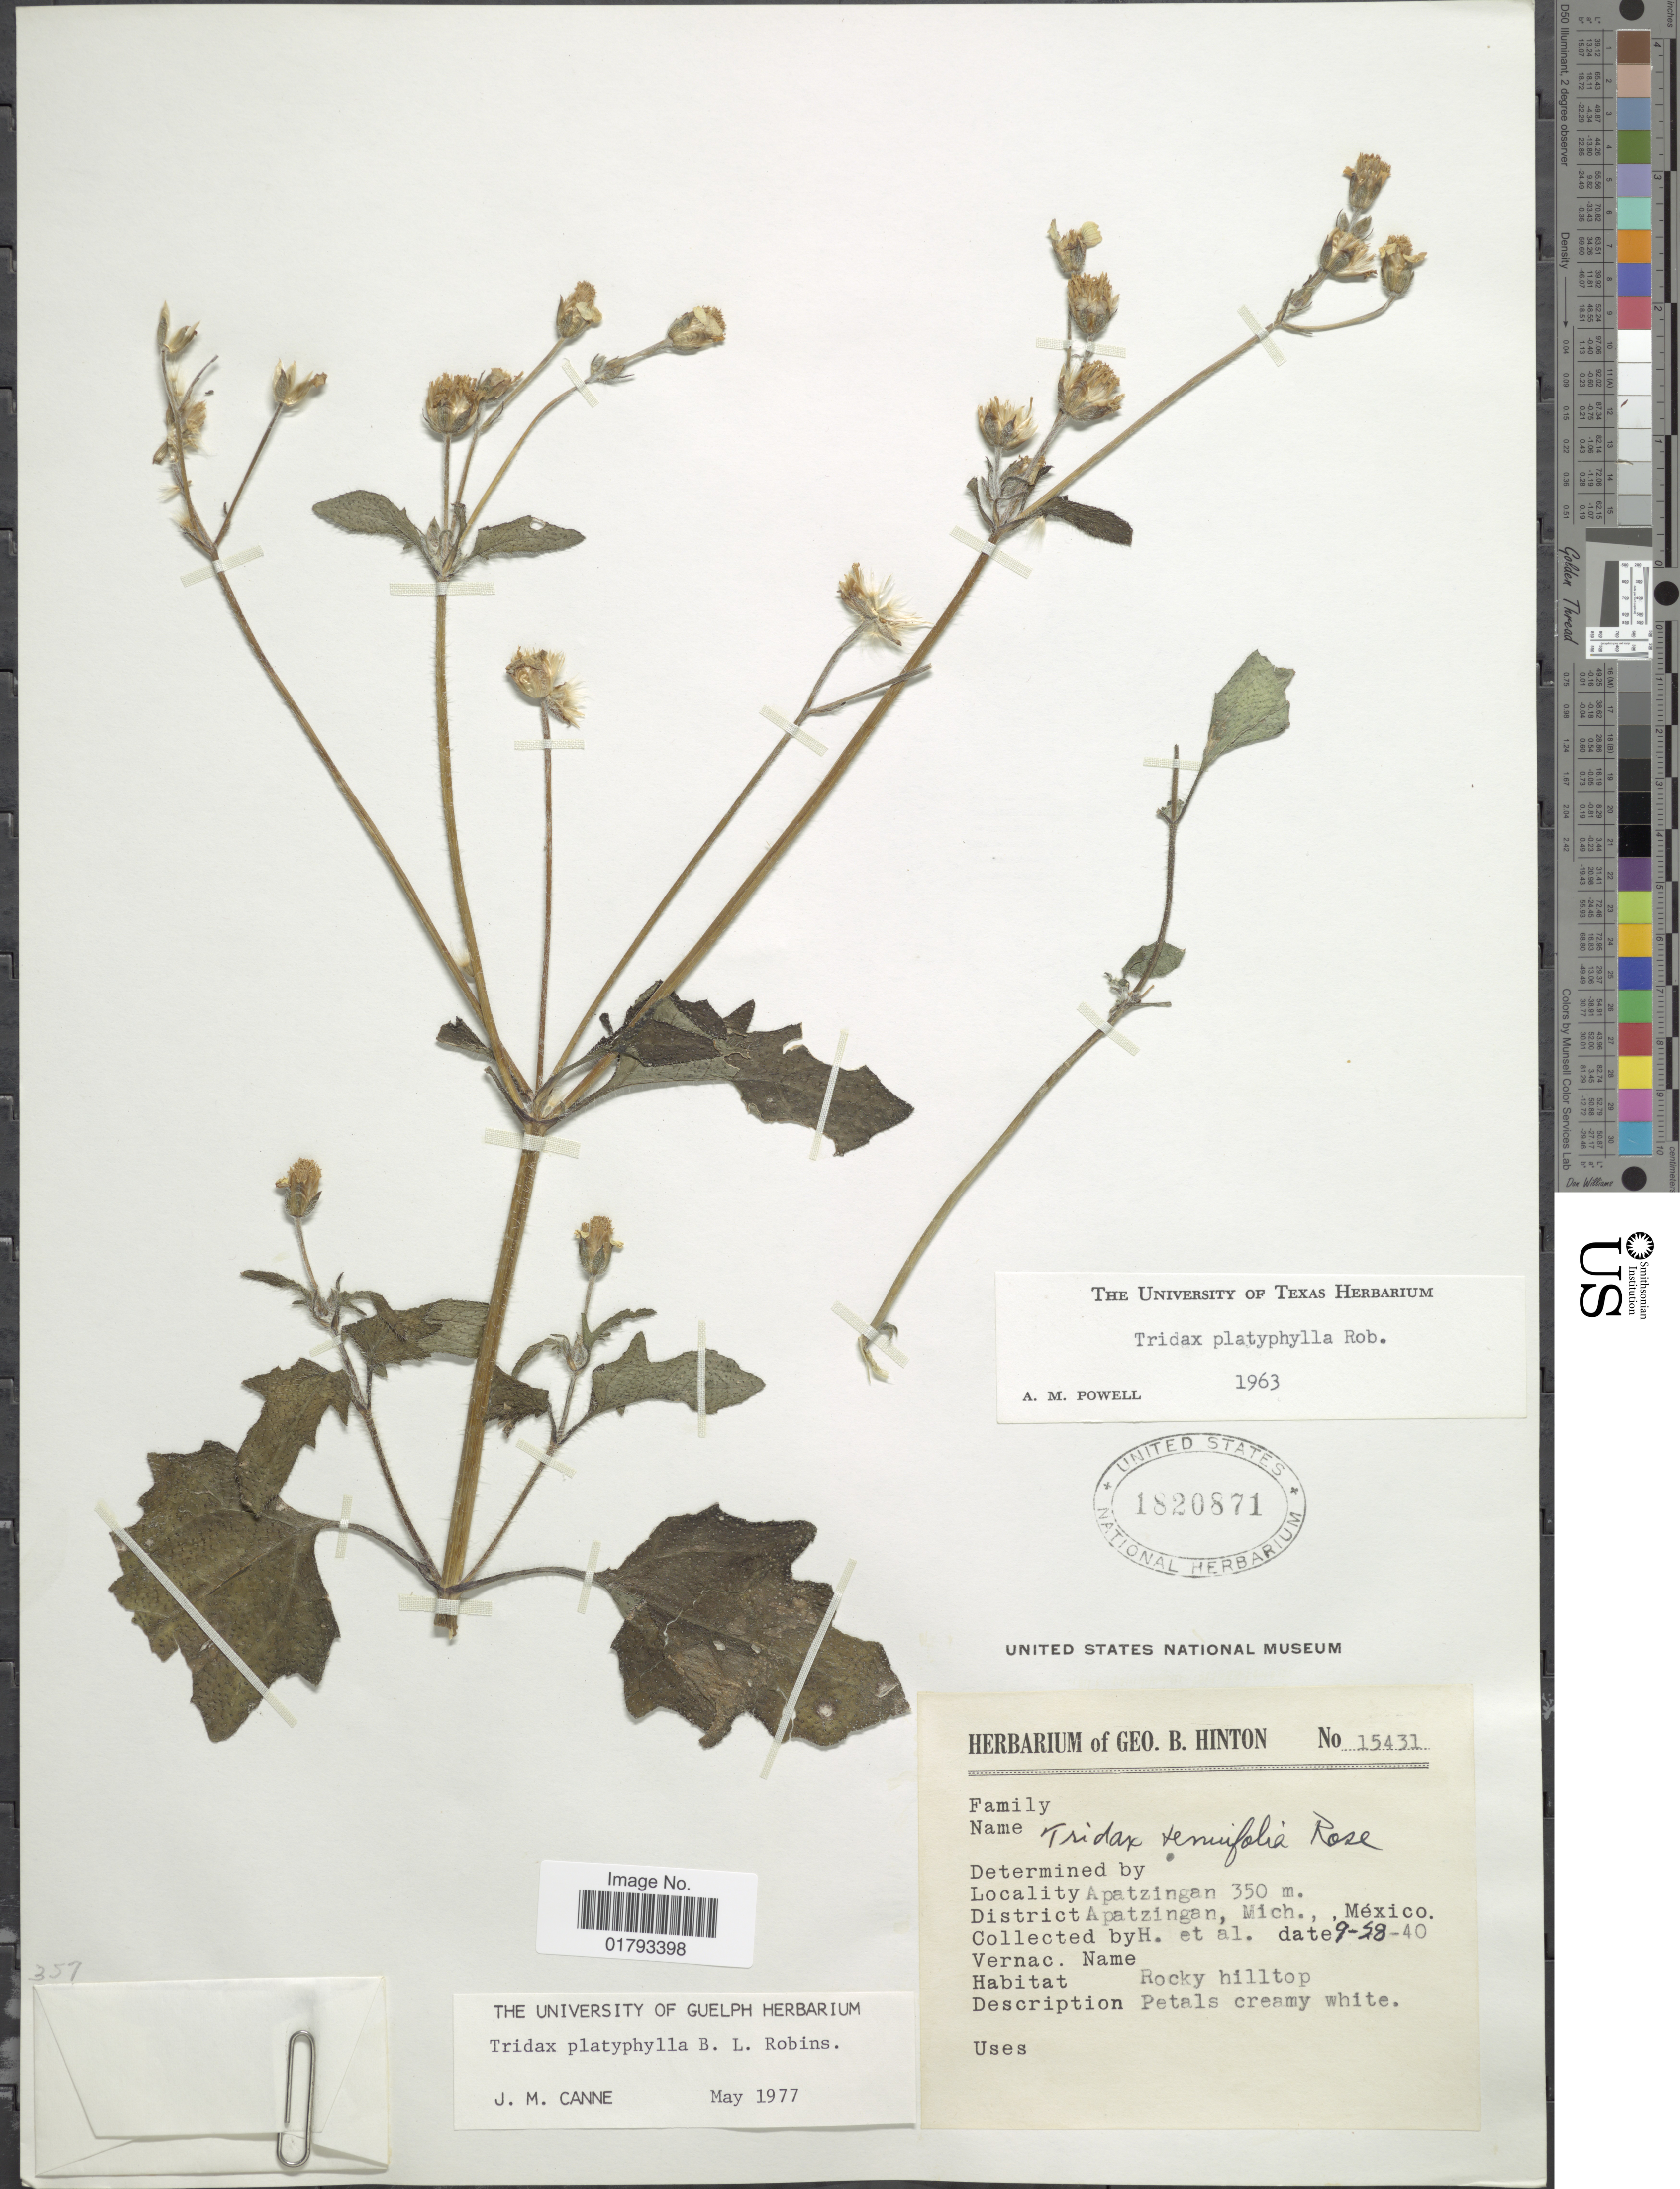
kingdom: Plantae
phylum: Tracheophyta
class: Magnoliopsida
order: Asterales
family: Asteraceae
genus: Tridax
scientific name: Tridax platyphylla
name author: B.L. Rob.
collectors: G. B. Hinton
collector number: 15431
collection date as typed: Transcribed d/m/y: 28/9/40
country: Mexico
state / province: Michoacán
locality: Apatzingan, Apatzingan, Mich. Mexico.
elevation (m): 350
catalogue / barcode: US 1820871